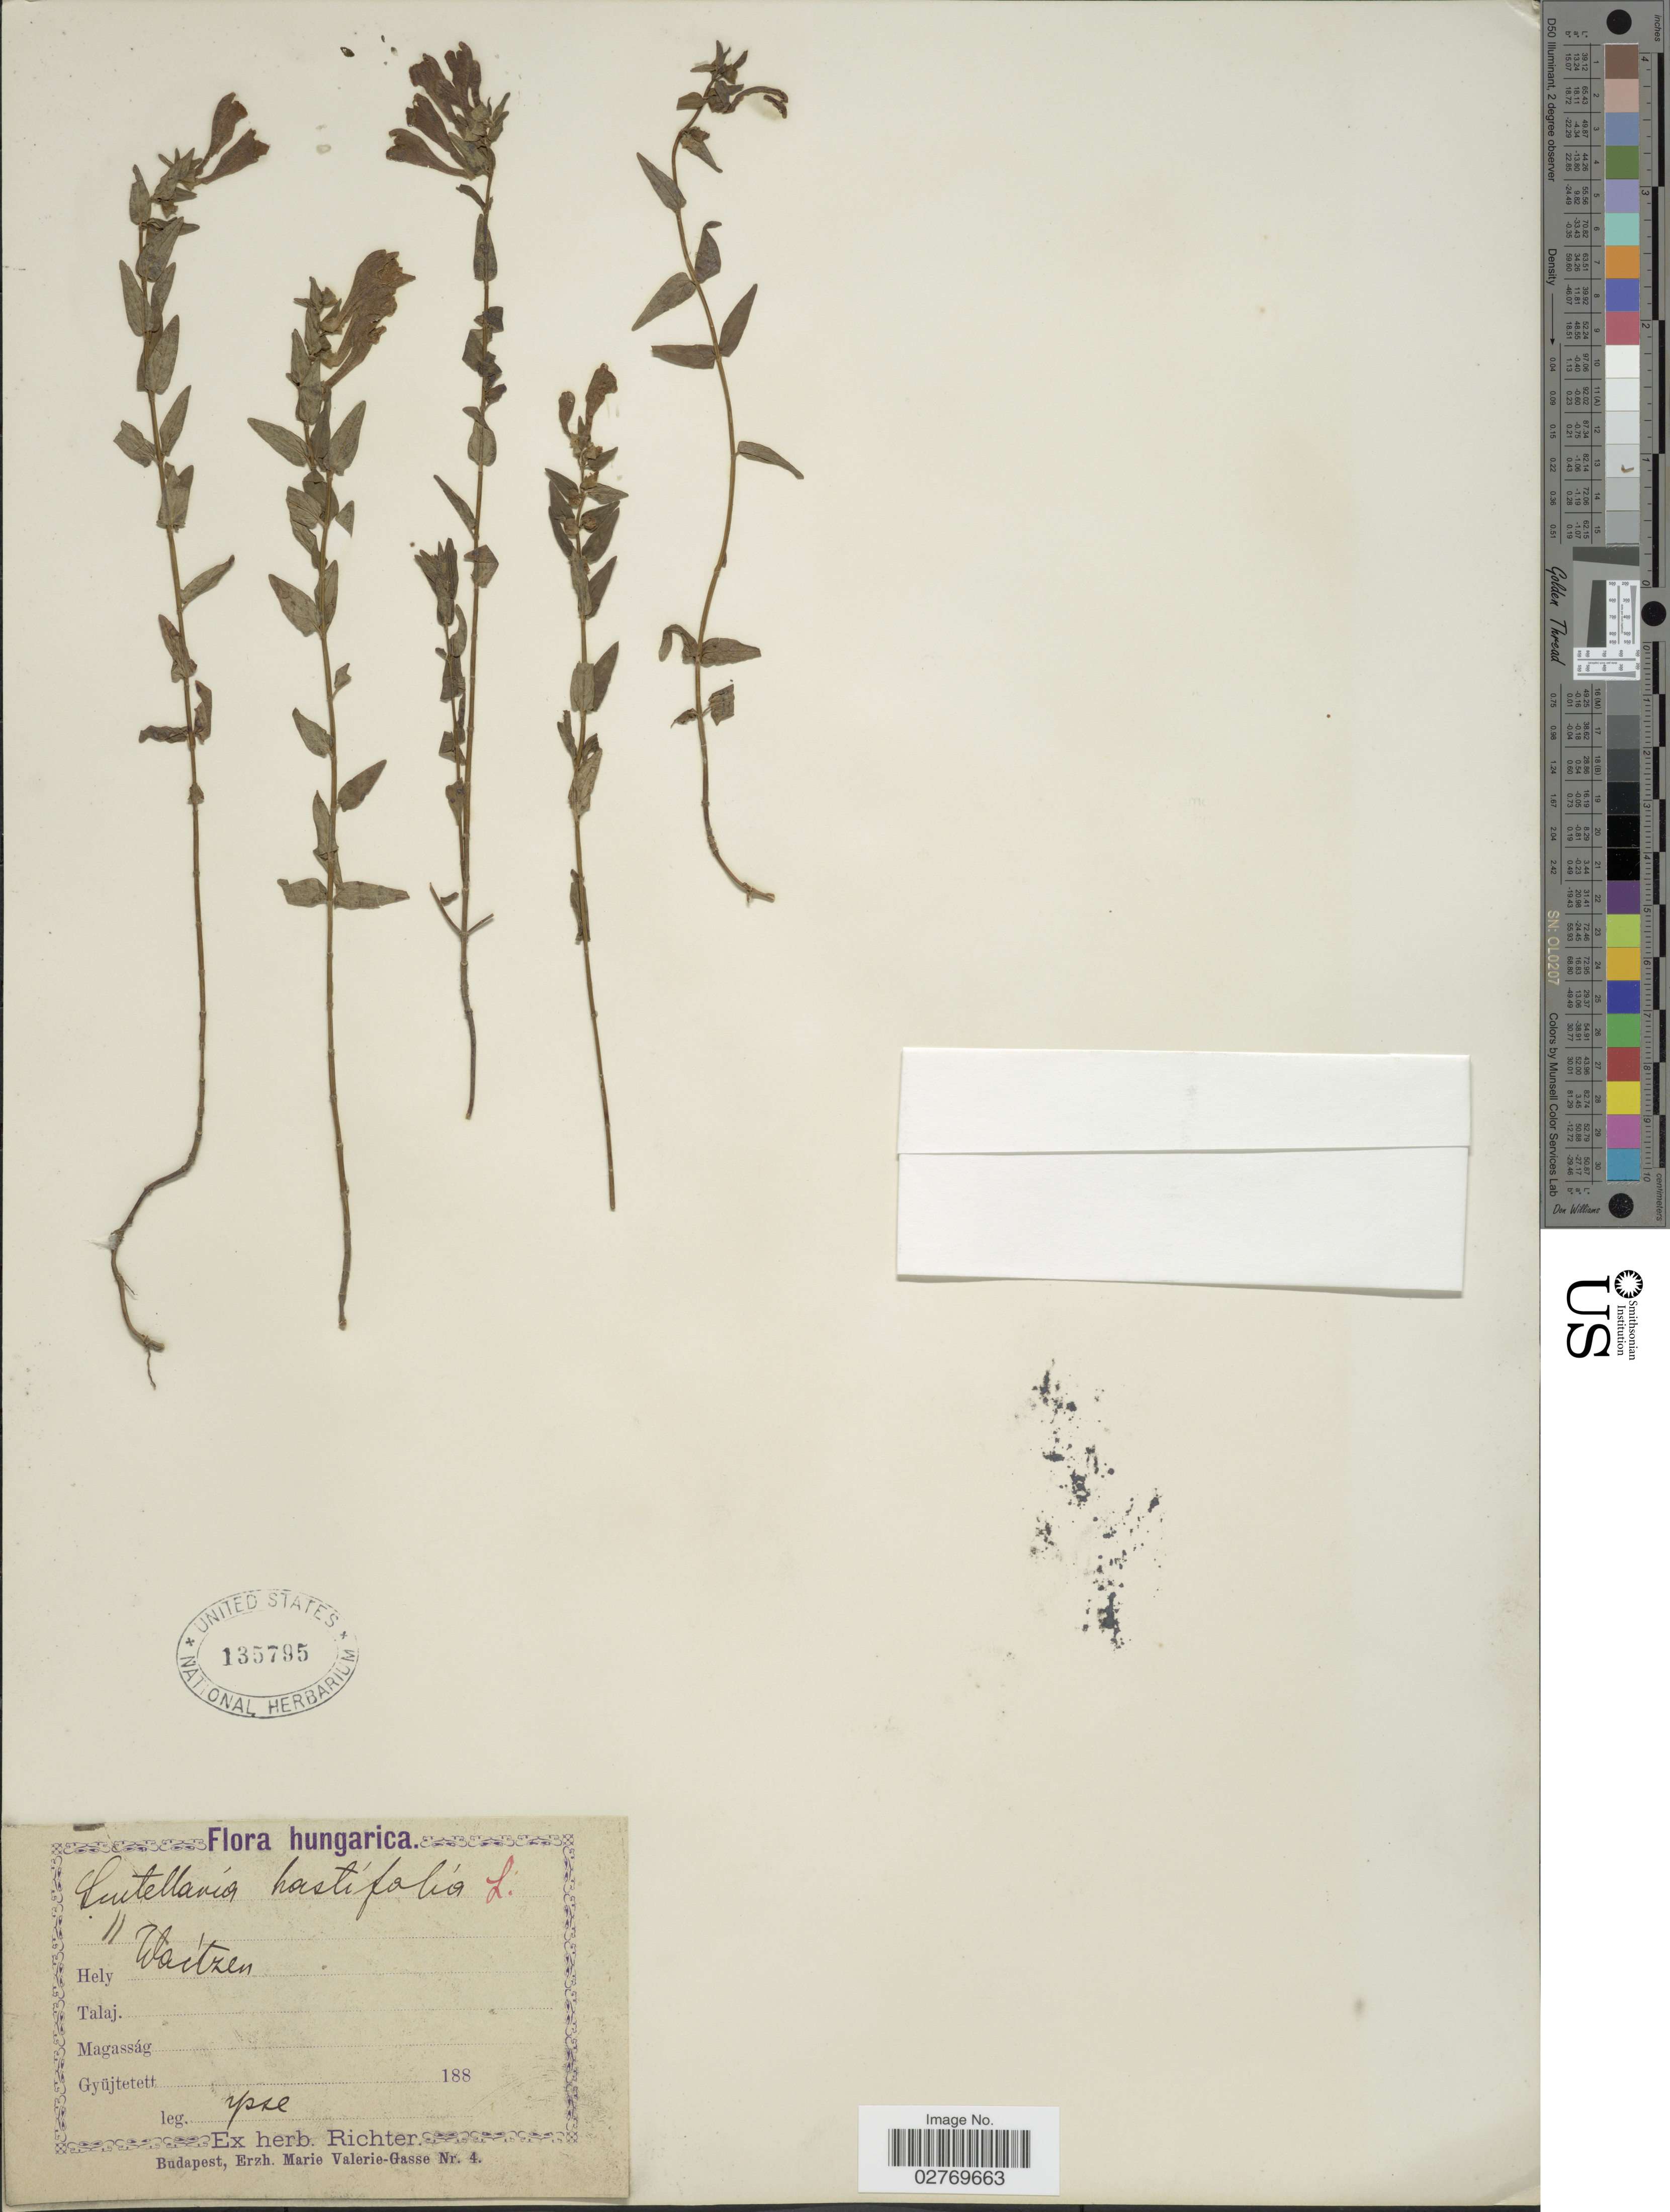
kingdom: Plantae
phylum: Tracheophyta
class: Magnoliopsida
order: Lamiales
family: Lamiaceae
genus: Scutellaria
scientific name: Scutellaria hastifolia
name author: L.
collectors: -- Richter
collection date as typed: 188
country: Hungary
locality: Waitzen.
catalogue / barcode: US 135795